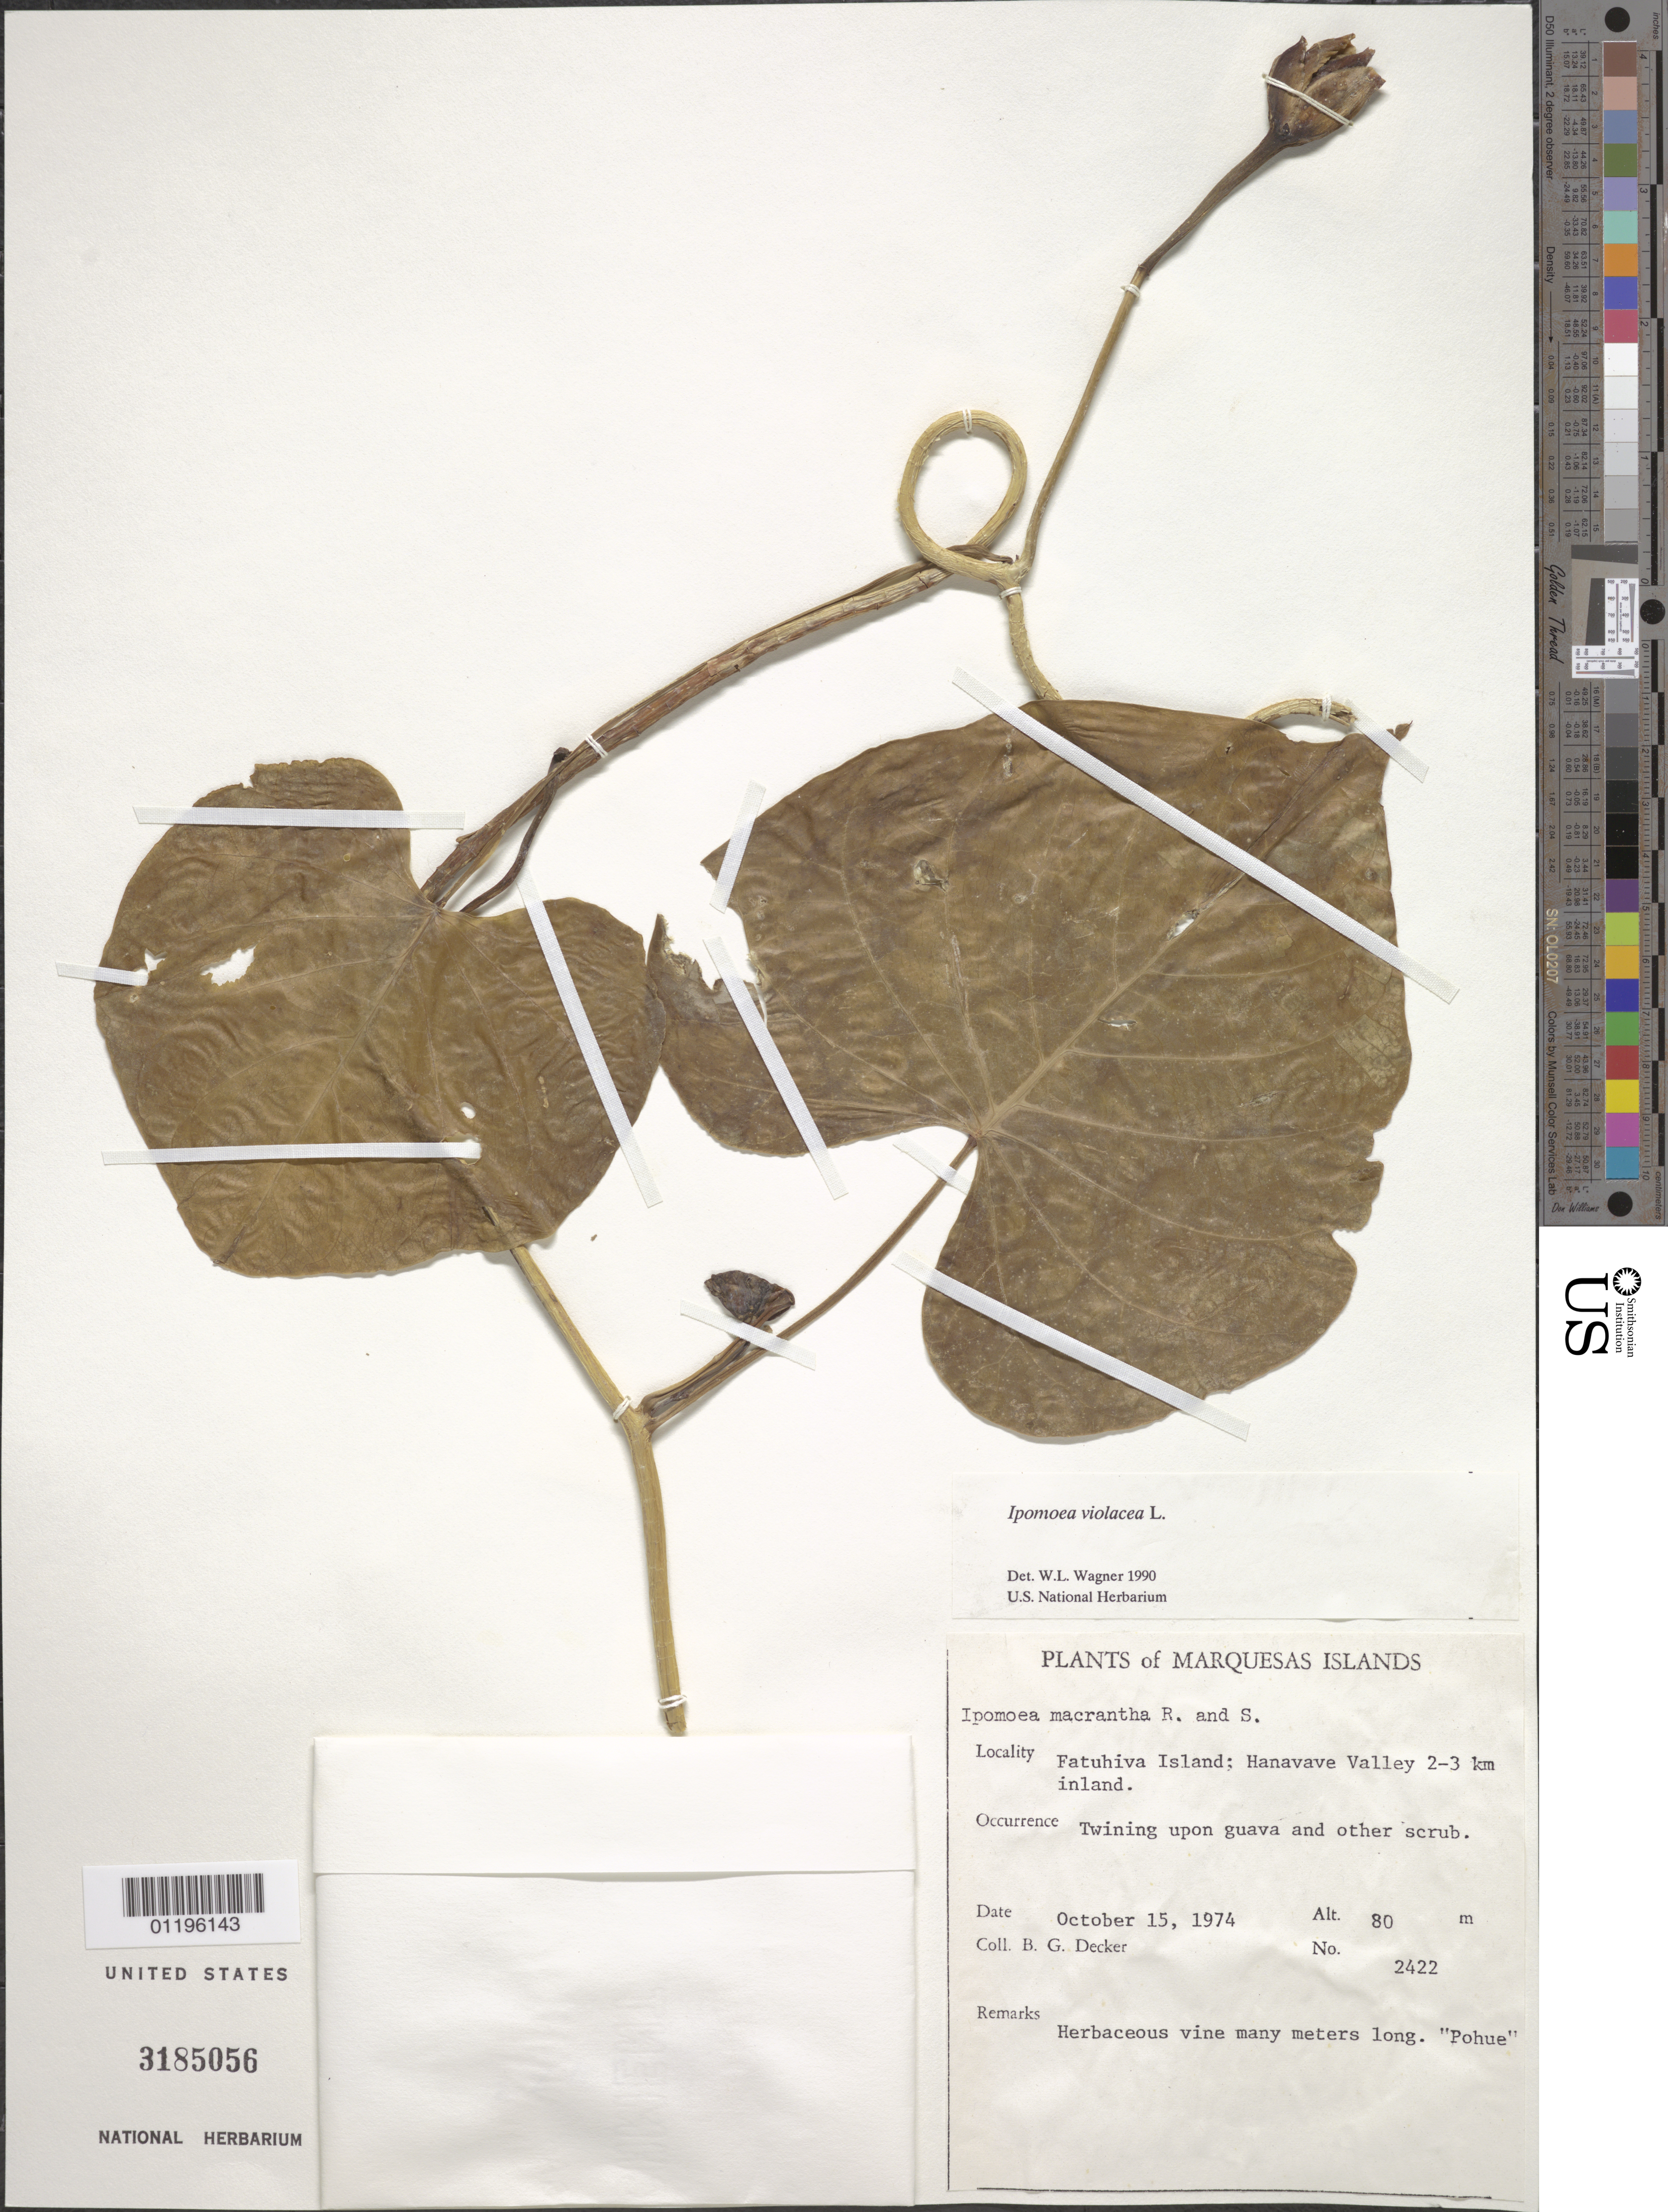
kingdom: Plantae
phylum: Tracheophyta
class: Magnoliopsida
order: Solanales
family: Convolvulaceae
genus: Ipomoea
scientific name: Ipomoea violacea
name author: L.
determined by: Wagner, W. L., (BOT), Smithsonian Institution - National Museum of Natural History (UNITED STATES)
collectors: B. G. Decker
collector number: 2422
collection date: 1974-10-15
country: French Polynesia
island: Fatu Hiva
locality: Hanavave Valley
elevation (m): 80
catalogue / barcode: US 3185056